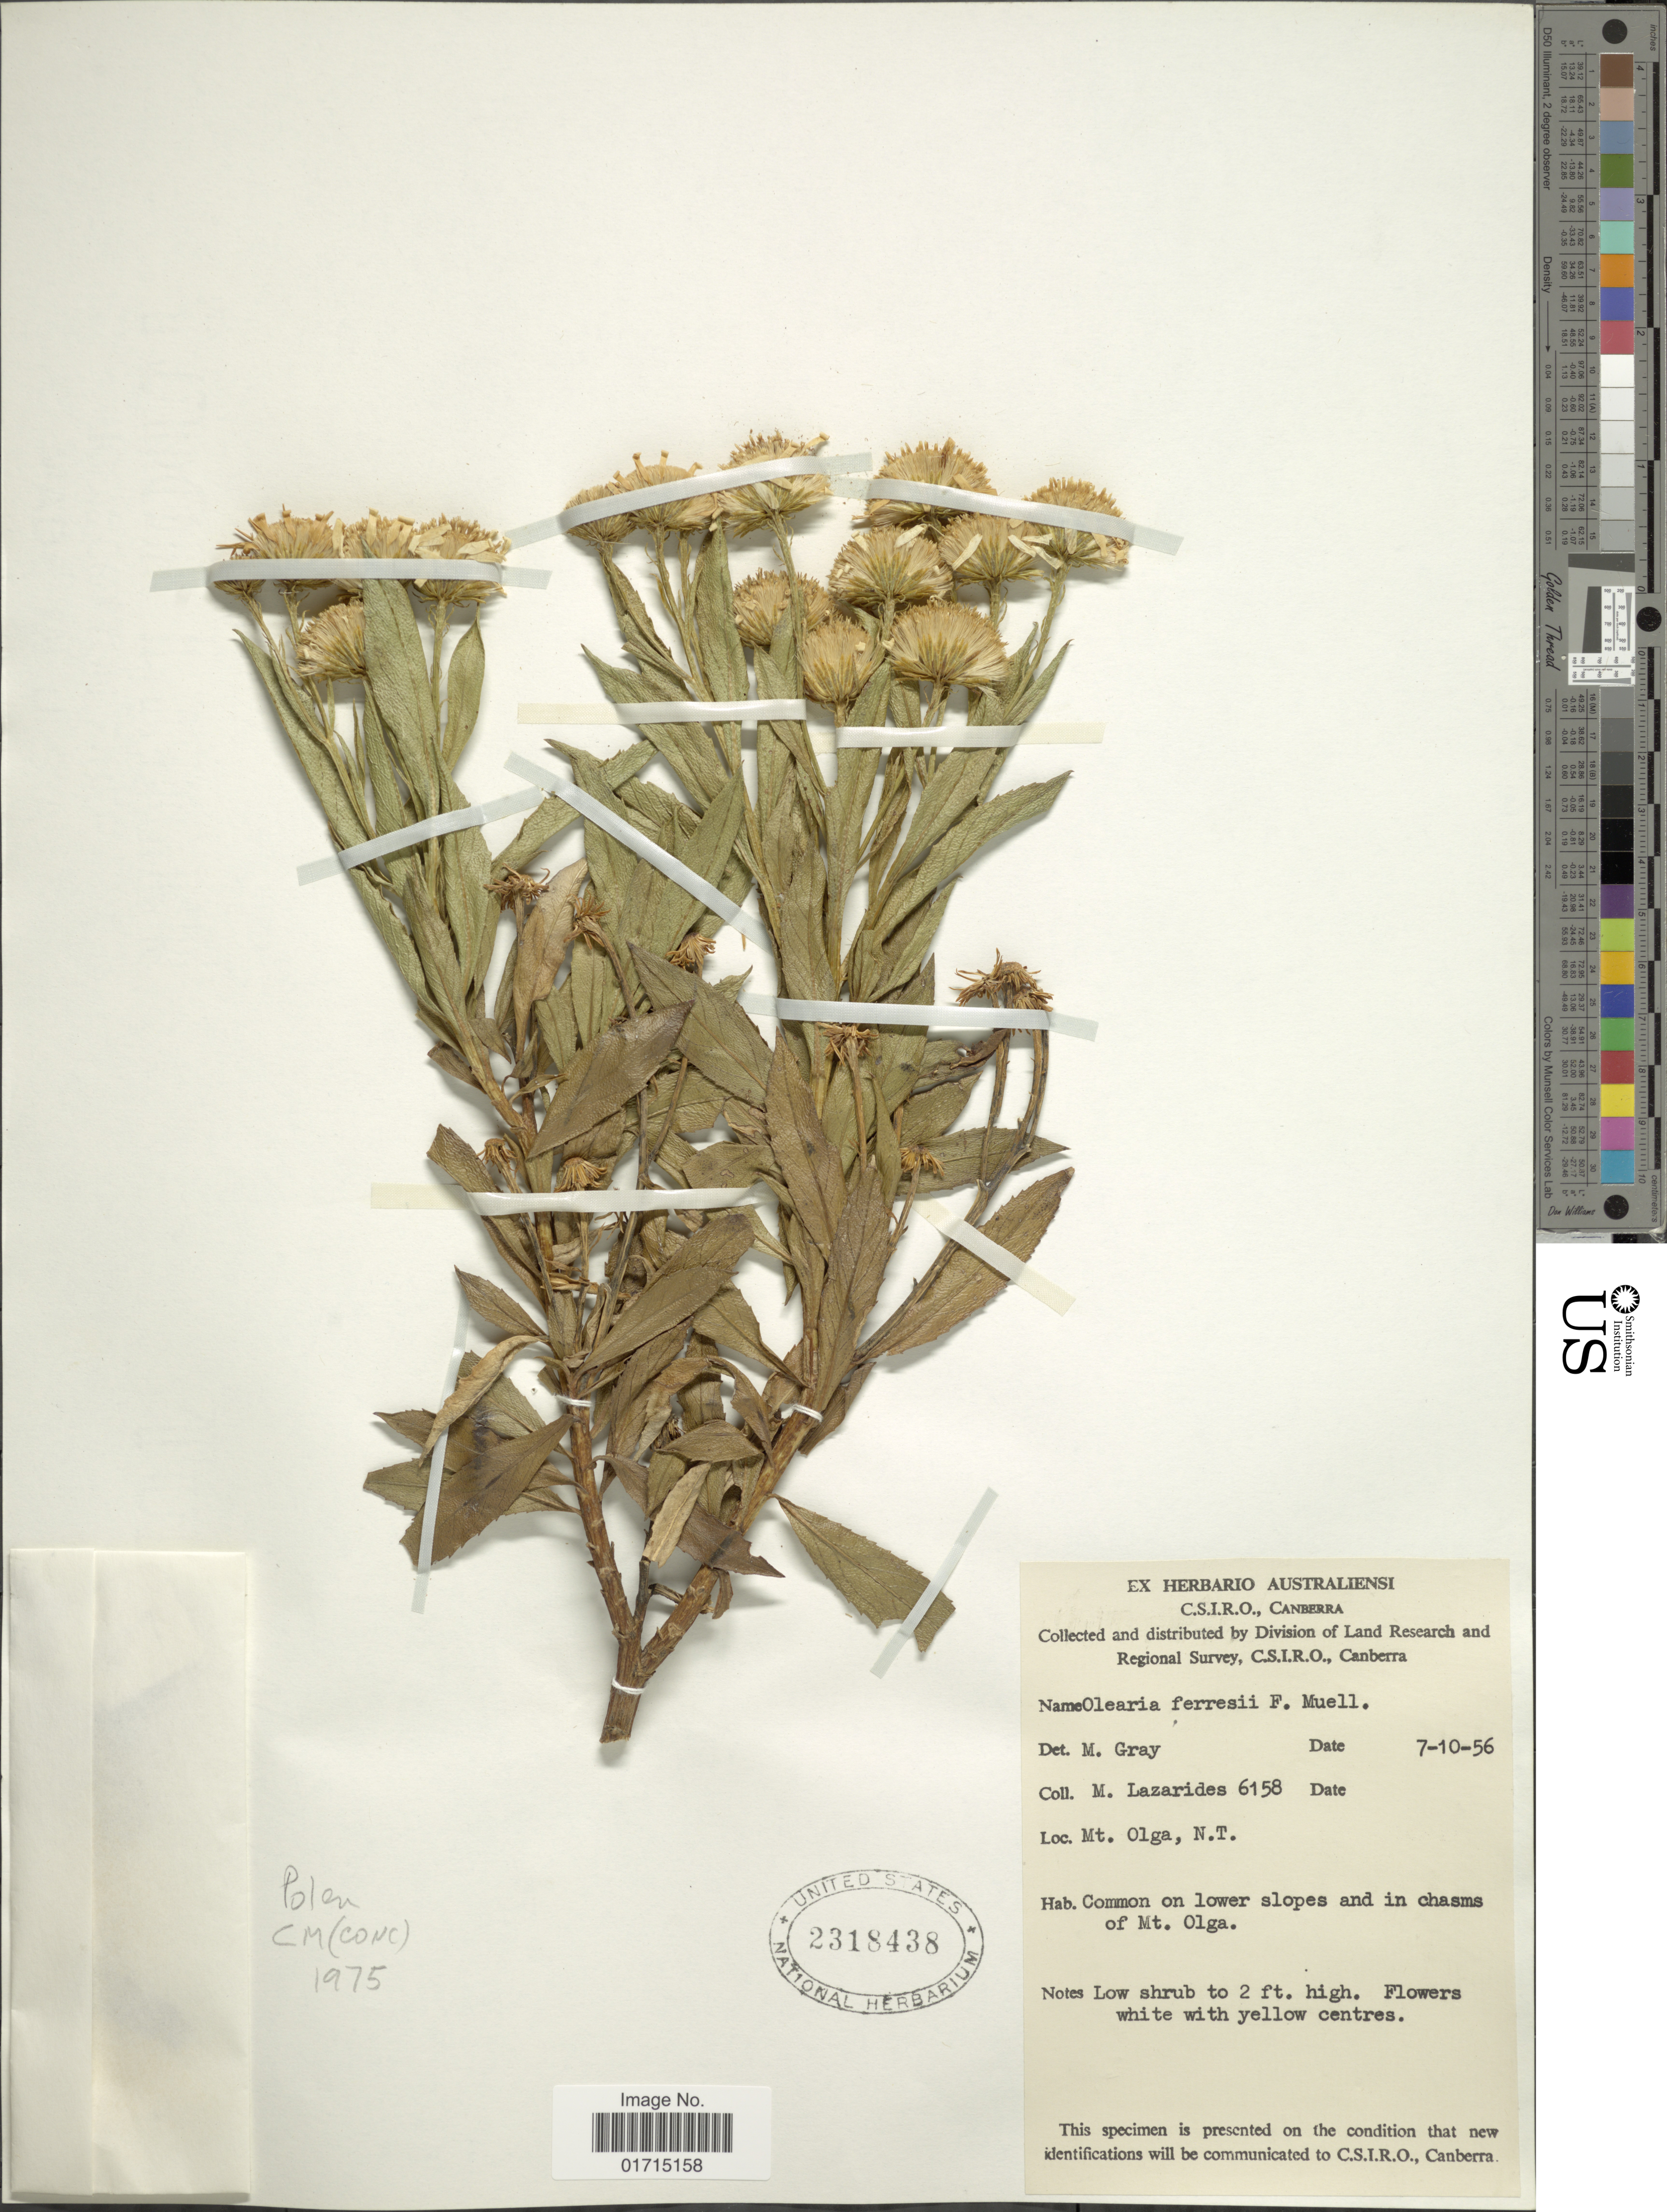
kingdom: Plantae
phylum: Tracheophyta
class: Magnoliopsida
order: Asterales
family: Asteraceae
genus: Olearia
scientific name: Olearia ferresii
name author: (F. Muell.) F. Muell. ex Benth.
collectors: M. Lazarides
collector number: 6158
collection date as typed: Transcribed d/m/y: 7/10/56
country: Australia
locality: Mt. Olga, N. T. Common lower slopes and in chasms of Mt. Olga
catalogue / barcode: US 2318438